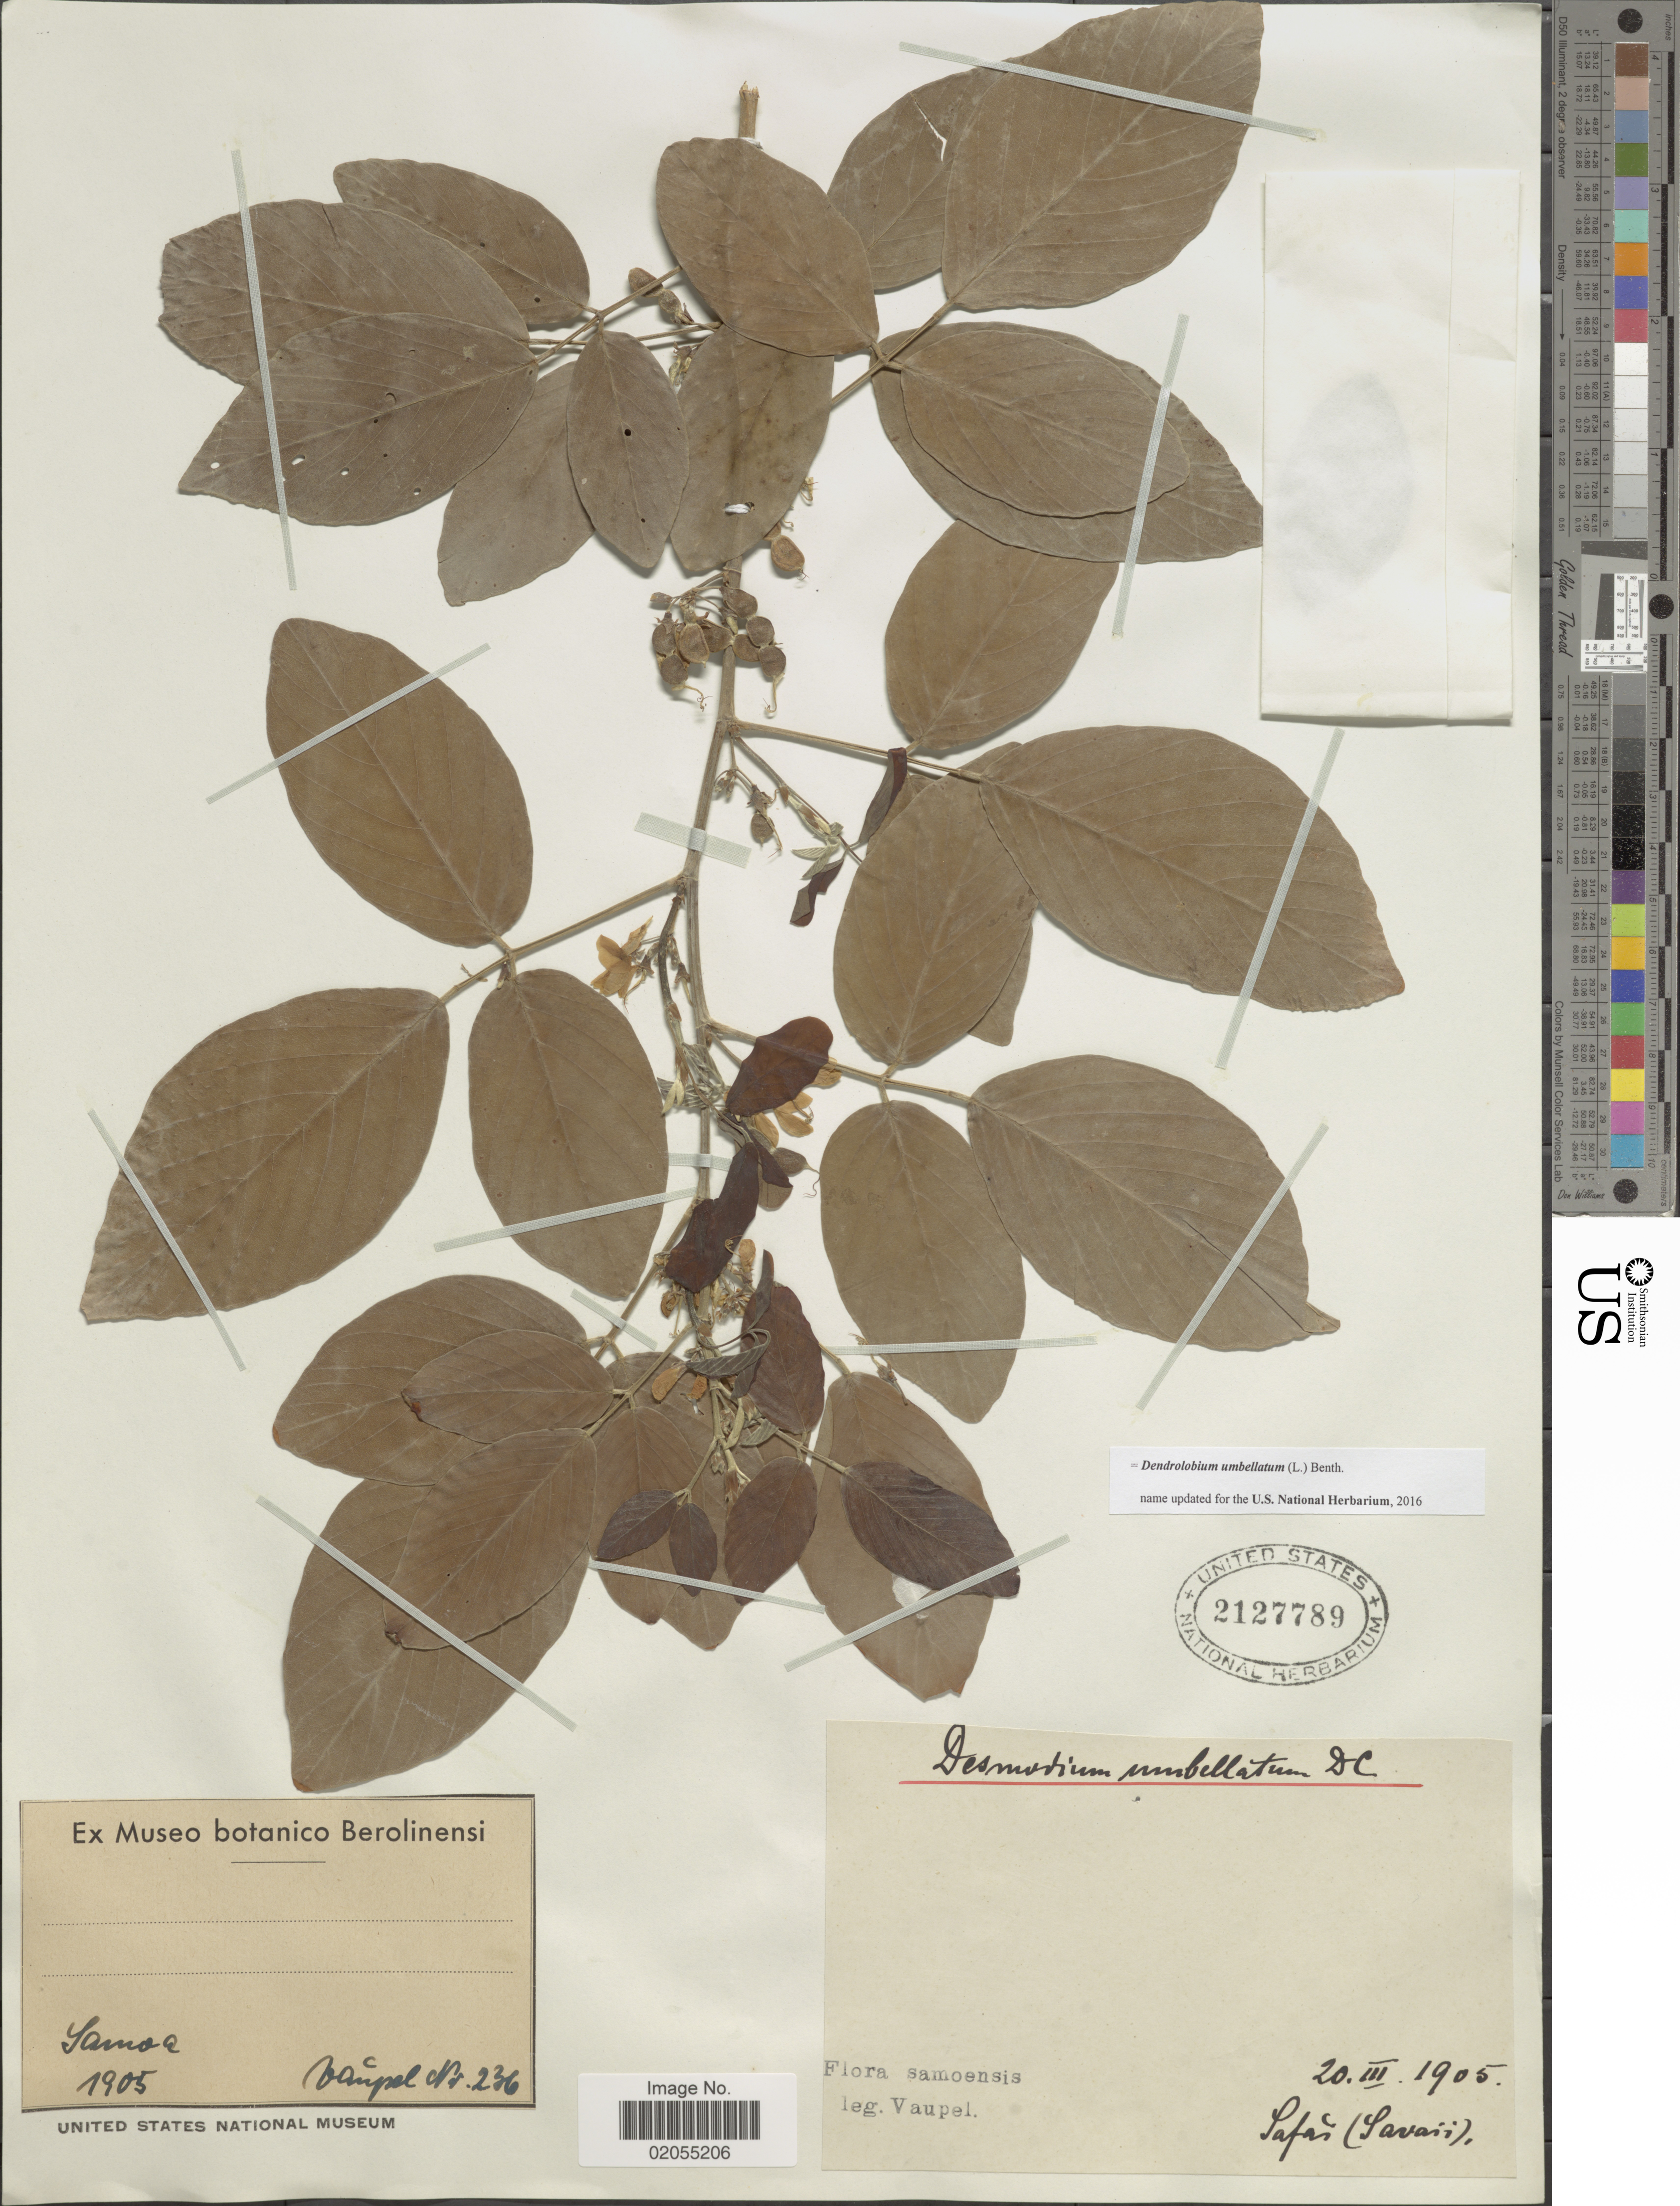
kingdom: Plantae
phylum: Tracheophyta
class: Magnoliopsida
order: Fabales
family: Fabaceae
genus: Dendrolobium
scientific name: Dendrolobium umbellatum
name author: (L.) Benth.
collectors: Vaupel, --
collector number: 236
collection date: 1905-03-20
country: Samoa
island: Savai'i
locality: Samoa, Safai (Savaii)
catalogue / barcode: US 2127789